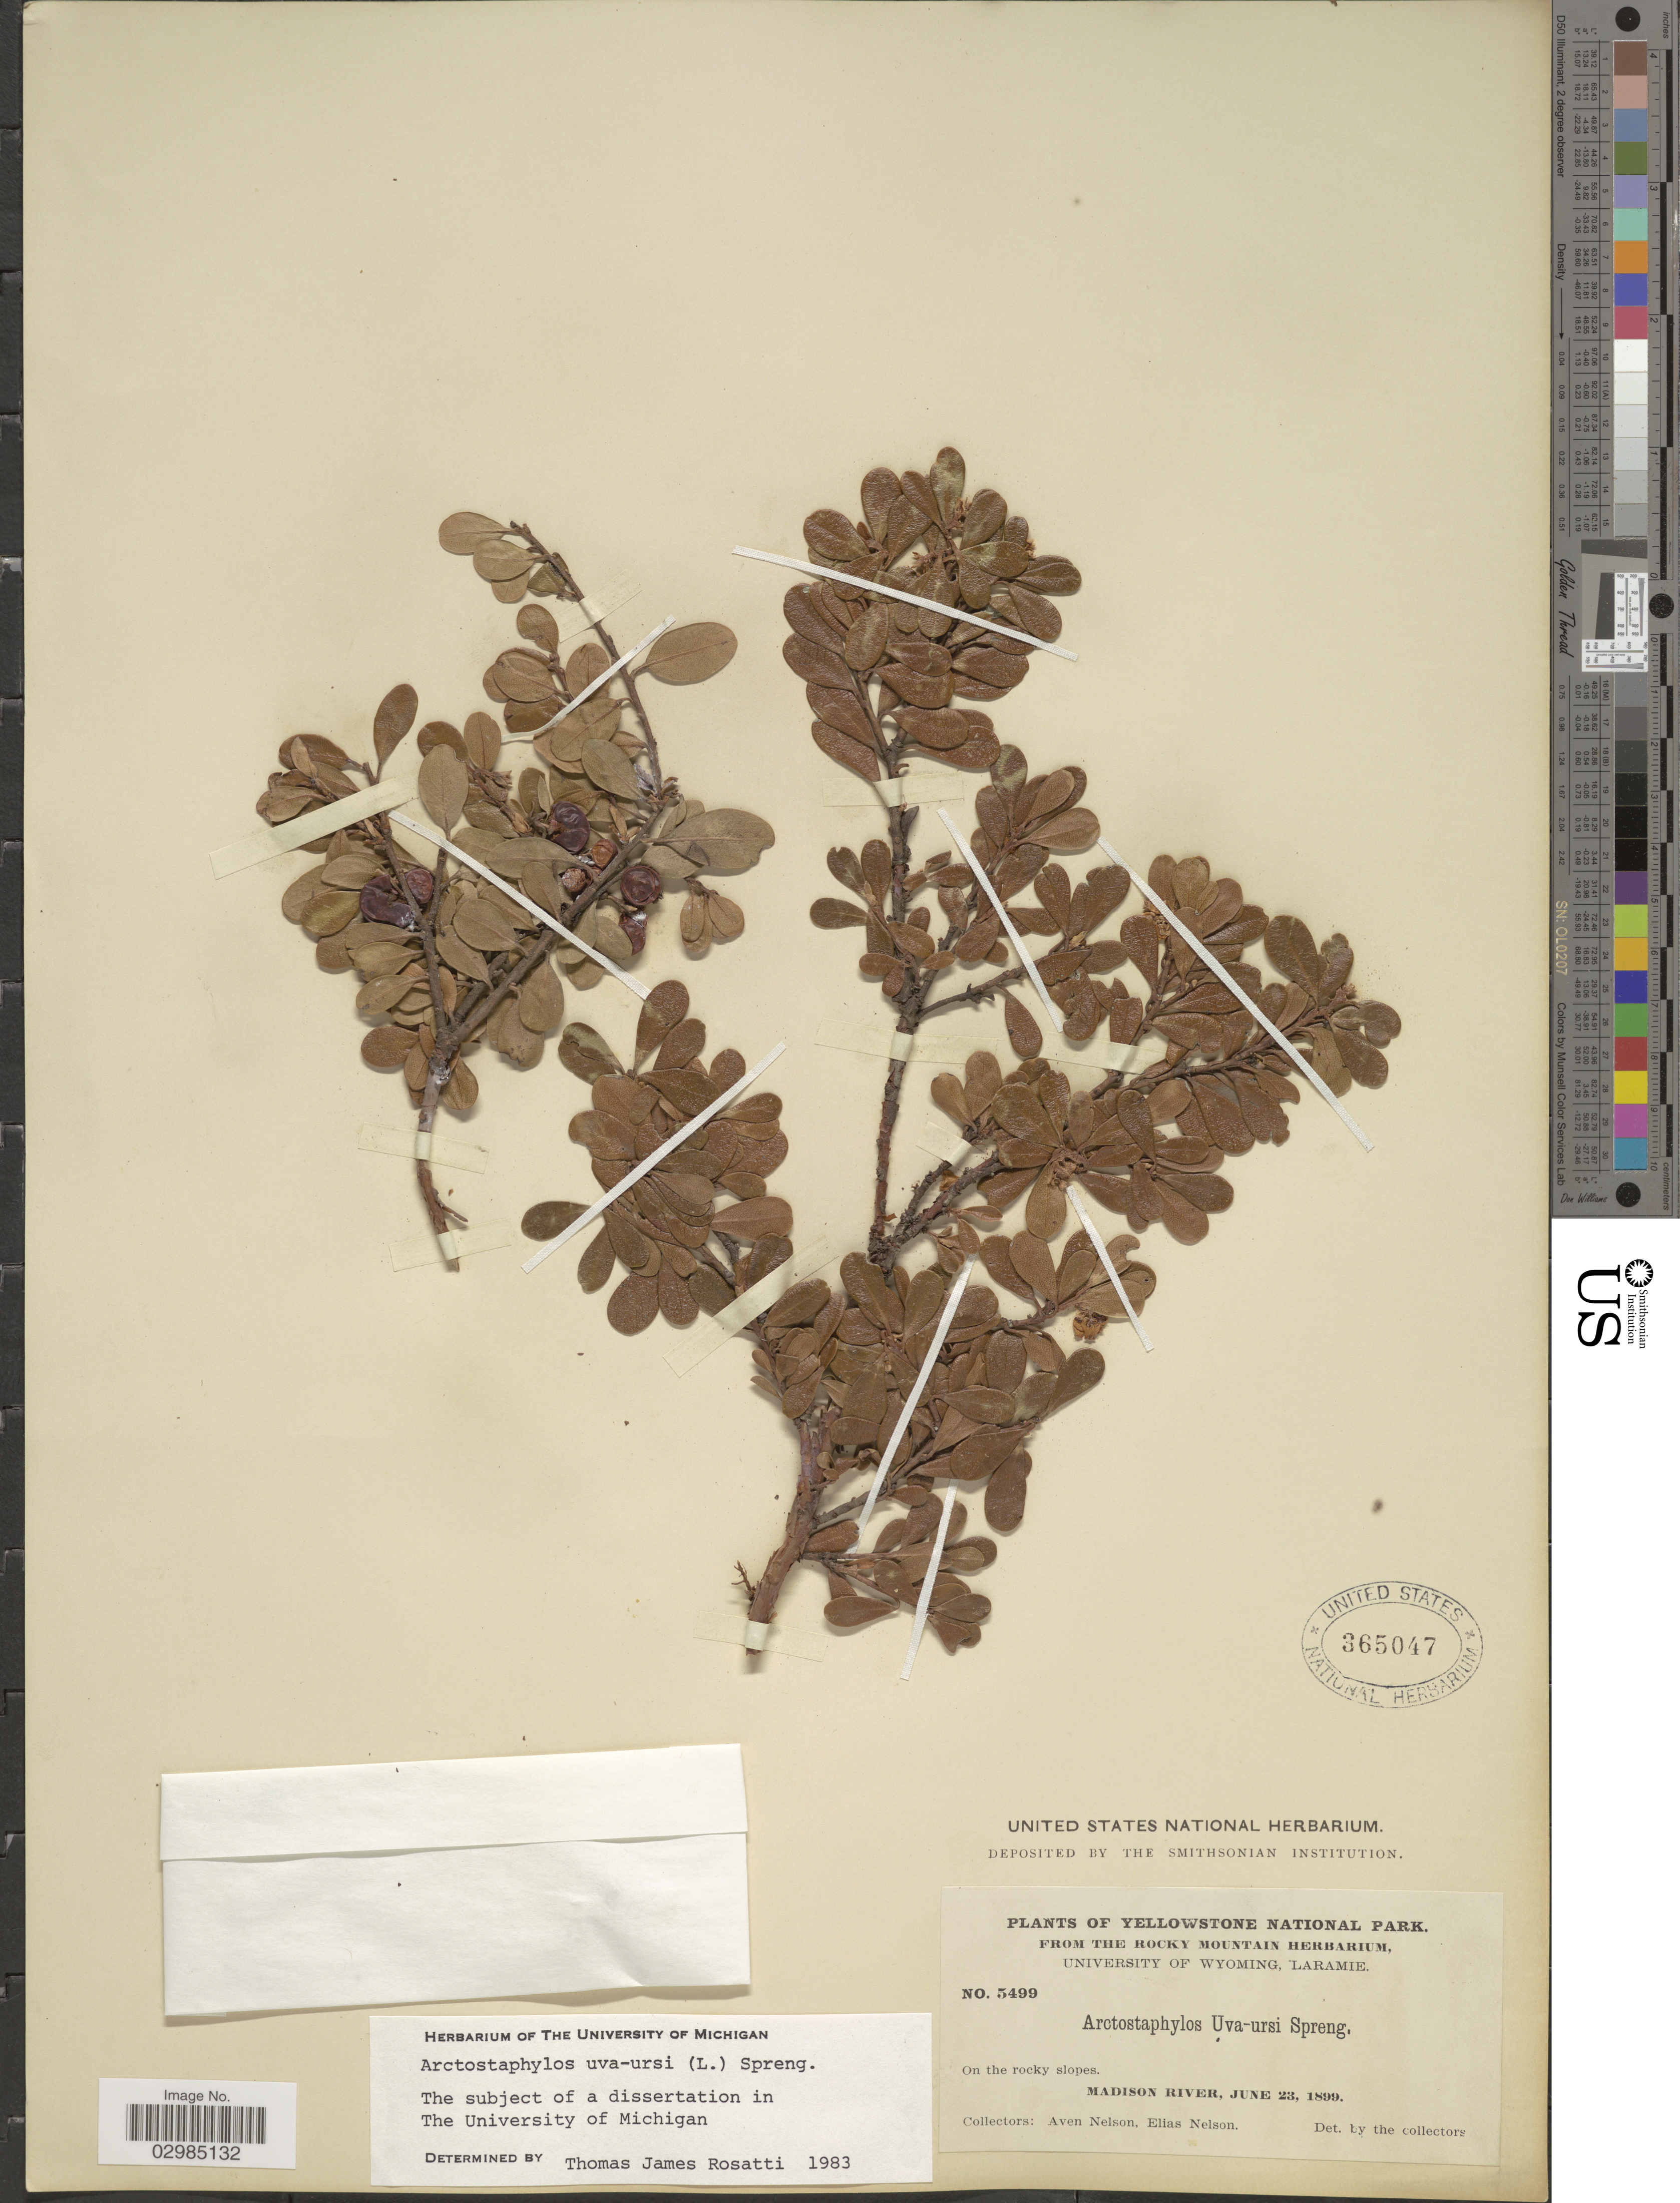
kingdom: Plantae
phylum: Tracheophyta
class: Magnoliopsida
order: Ericales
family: Ericaceae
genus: Arctostaphylos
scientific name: Arctostaphylos uva-ursi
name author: (L.) Spreng.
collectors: A. Nelson & E. Nelson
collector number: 5499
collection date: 1899-06-23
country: United States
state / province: Wyoming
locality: Yellowstone National Park. Madison River.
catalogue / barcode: US 365047